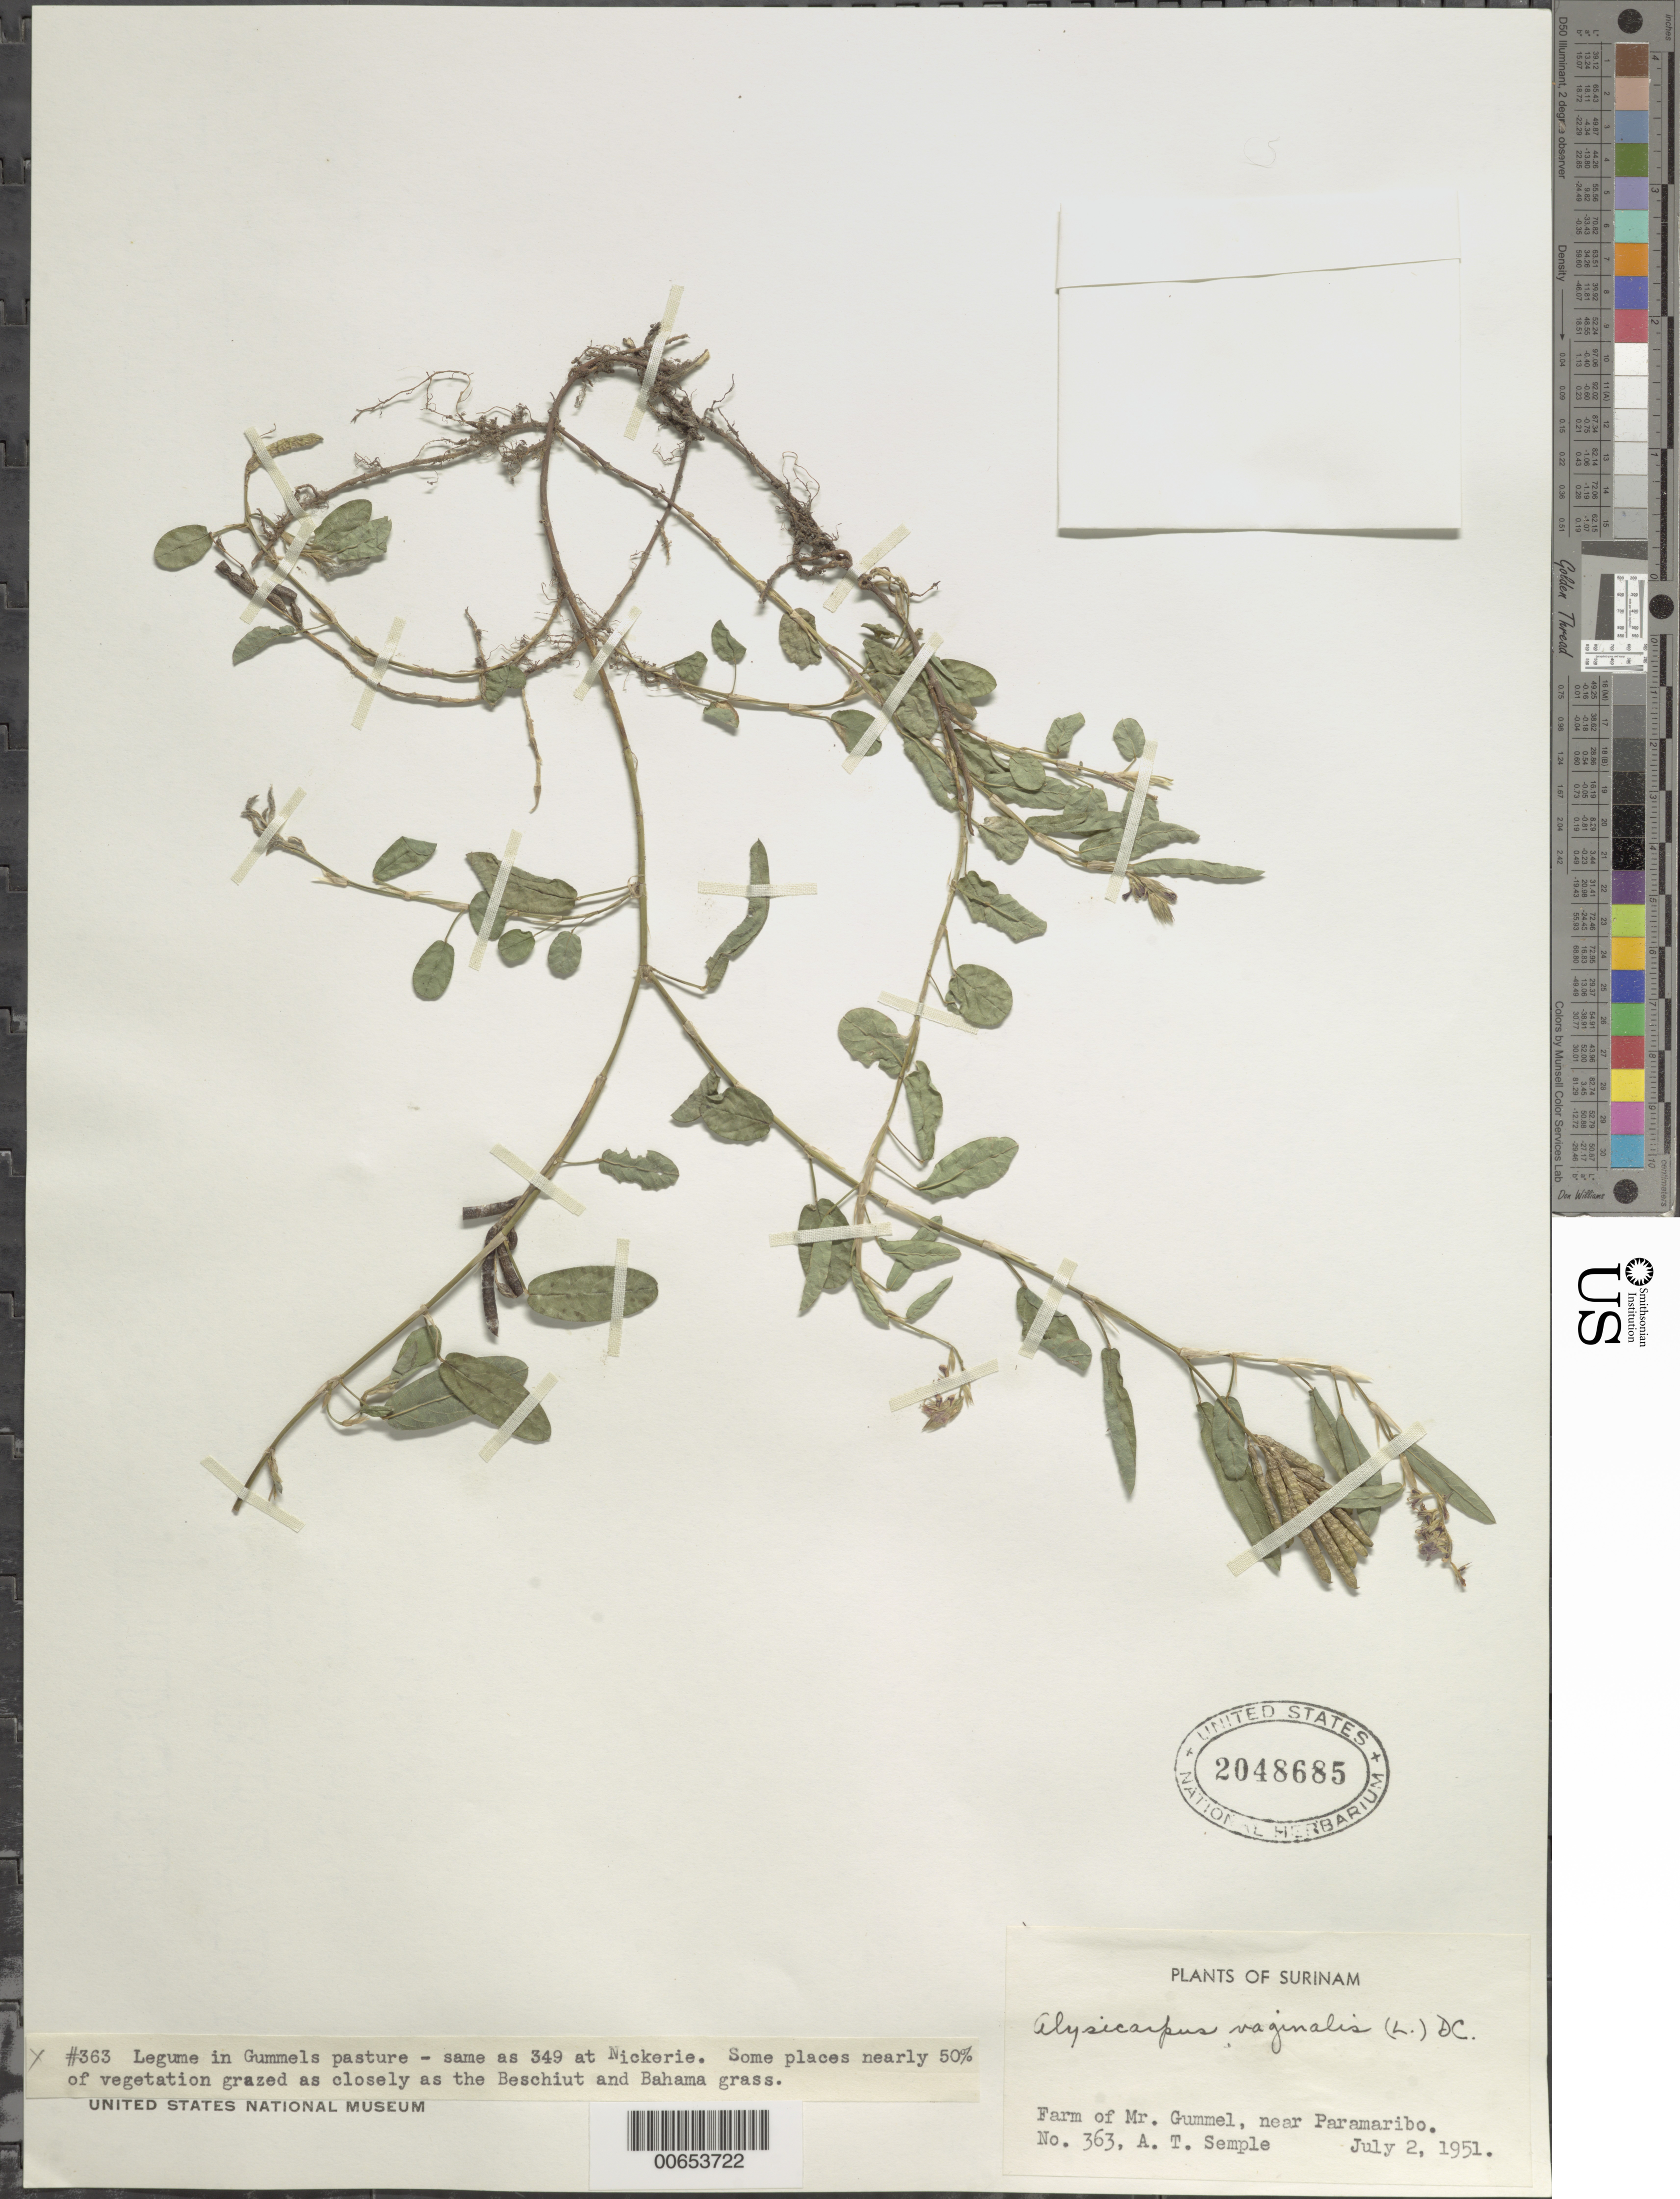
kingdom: Plantae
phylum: Tracheophyta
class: Magnoliopsida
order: Fabales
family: Fabaceae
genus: Alysicarpus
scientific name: Alysicarpus vaginalis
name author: (L.) DC.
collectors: A. Semple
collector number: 363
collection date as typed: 2-Jul-51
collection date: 1951-07-02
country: Suriname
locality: Paramaribo, Gummel farm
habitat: Pasture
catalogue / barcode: US 2048685